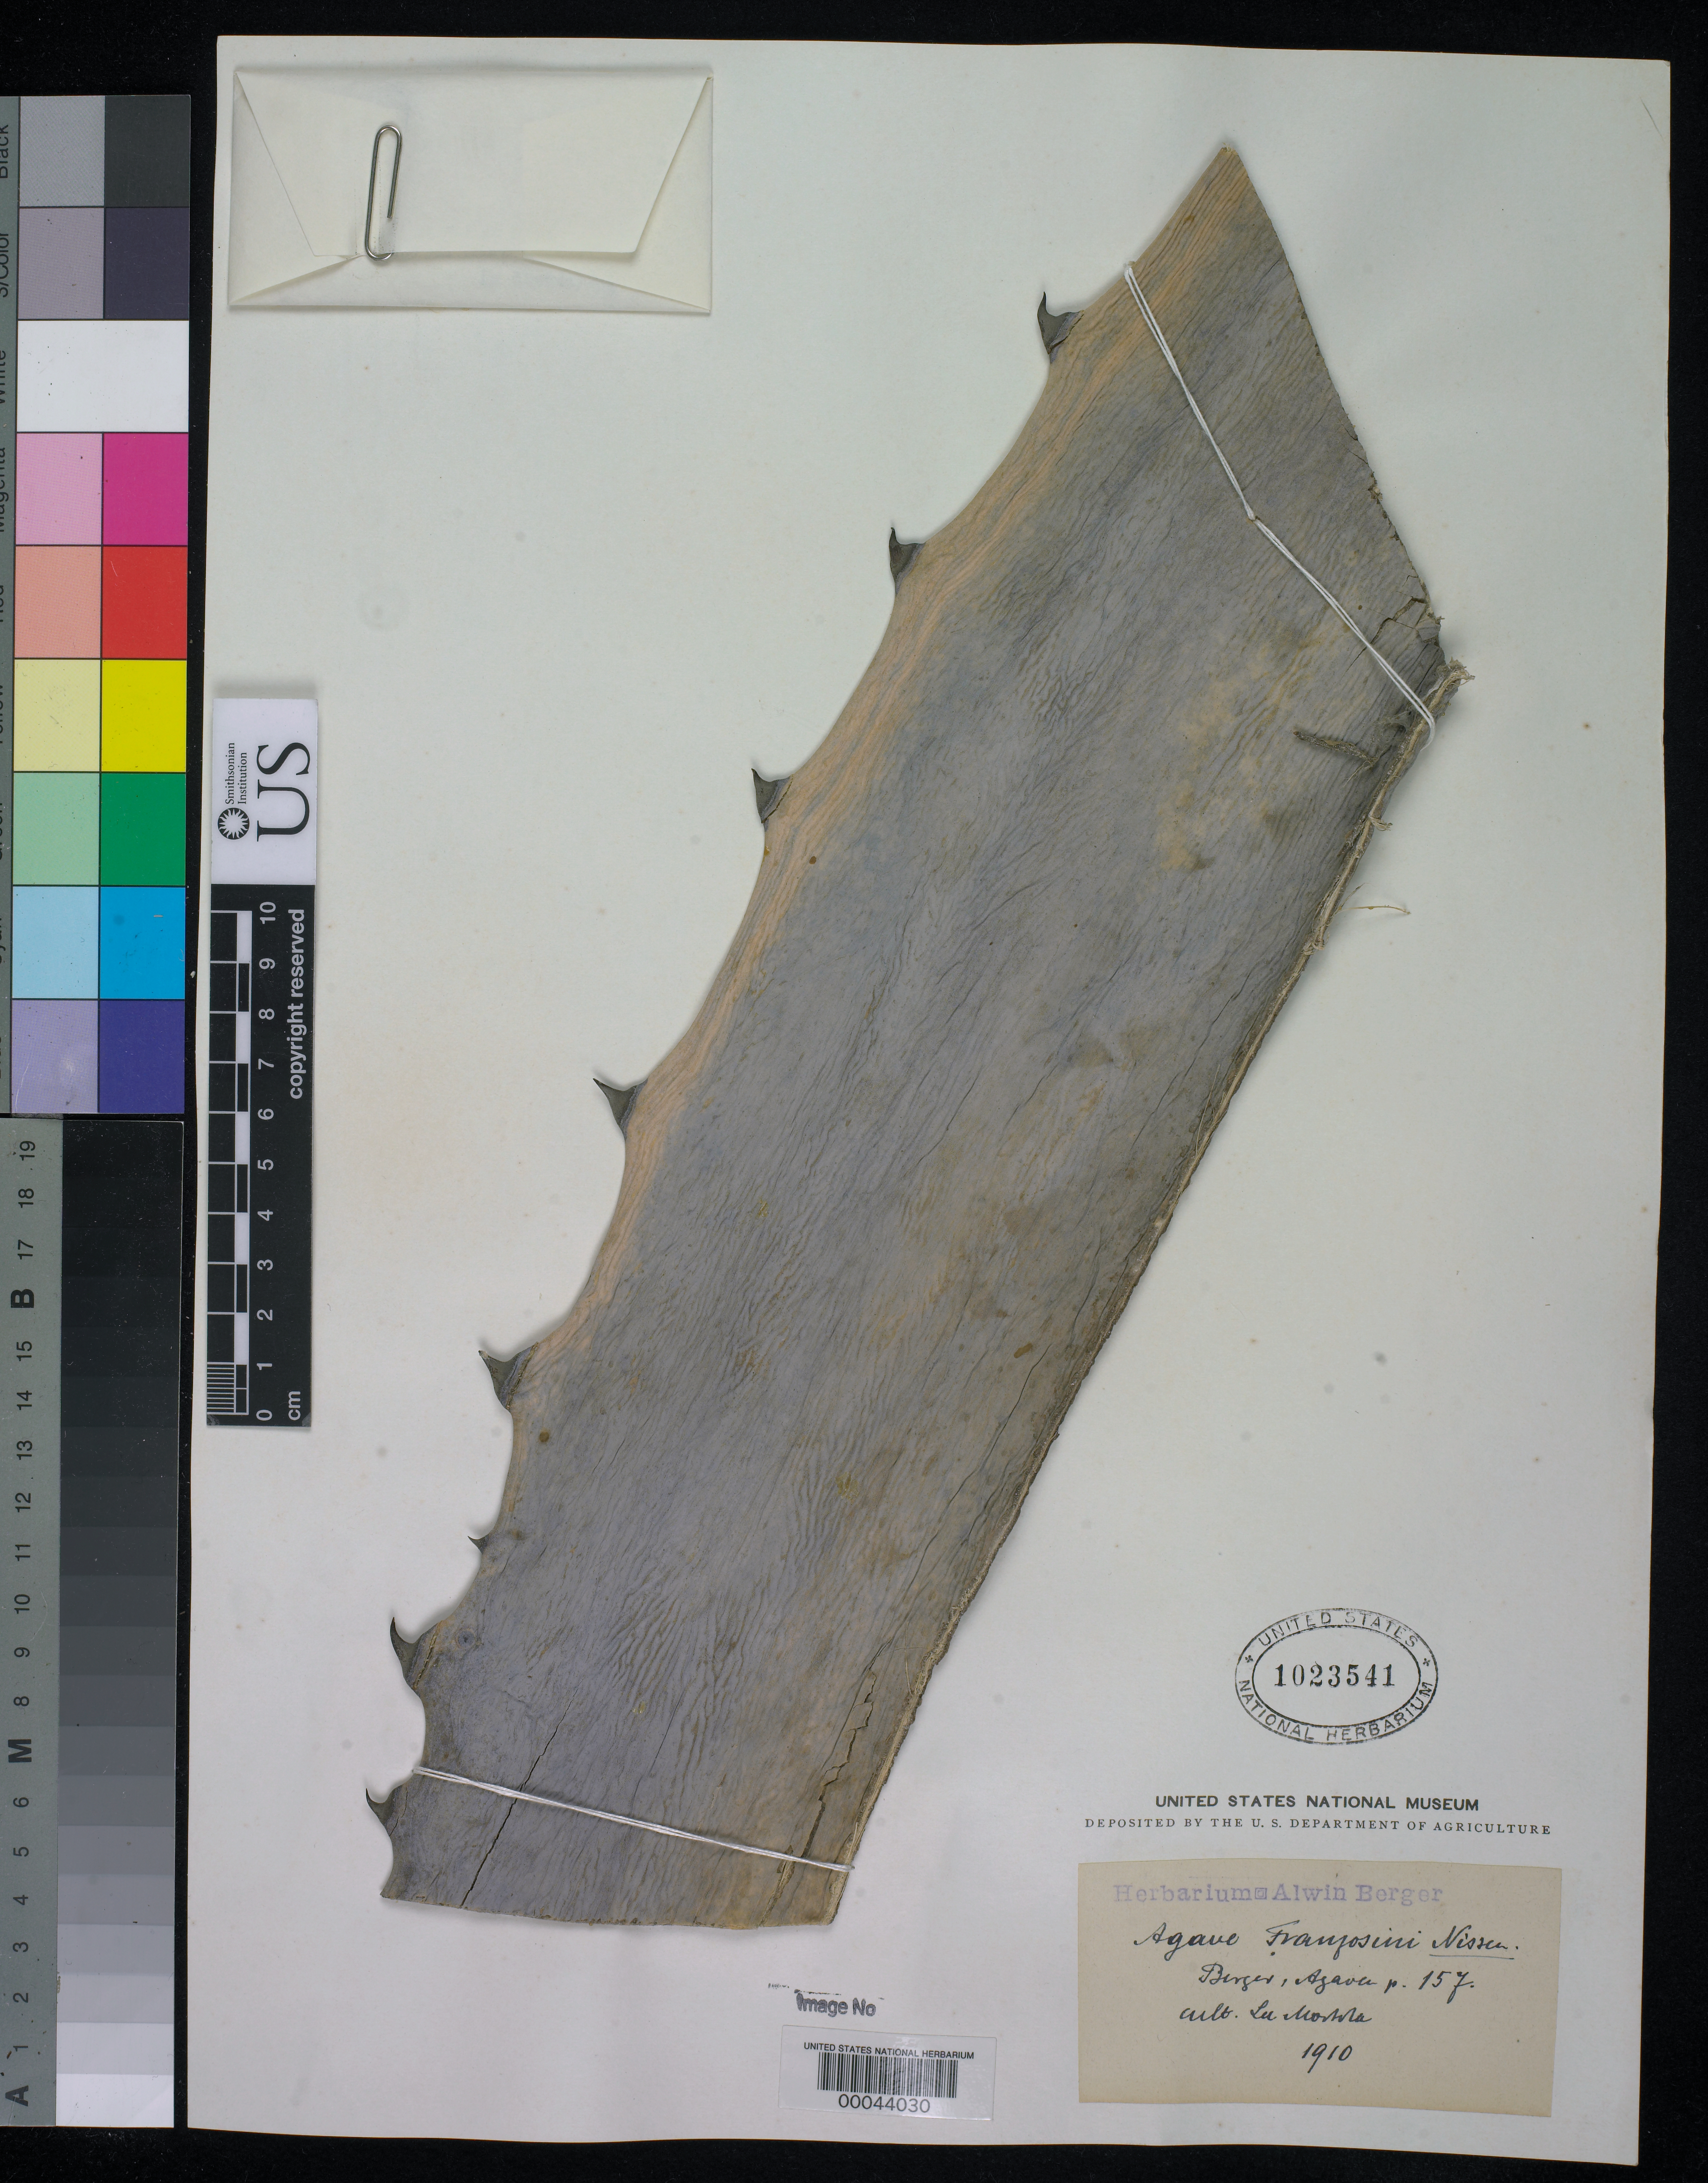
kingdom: Plantae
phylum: Tracheophyta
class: Liliopsida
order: Asparagales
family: Asparagaceae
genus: Agave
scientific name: Agave franzosini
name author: P. Sewell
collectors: ex herb. A. Berger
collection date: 1909-06-02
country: Mexico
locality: Cultivated at La Mortola, Italy.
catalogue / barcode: US 1023541